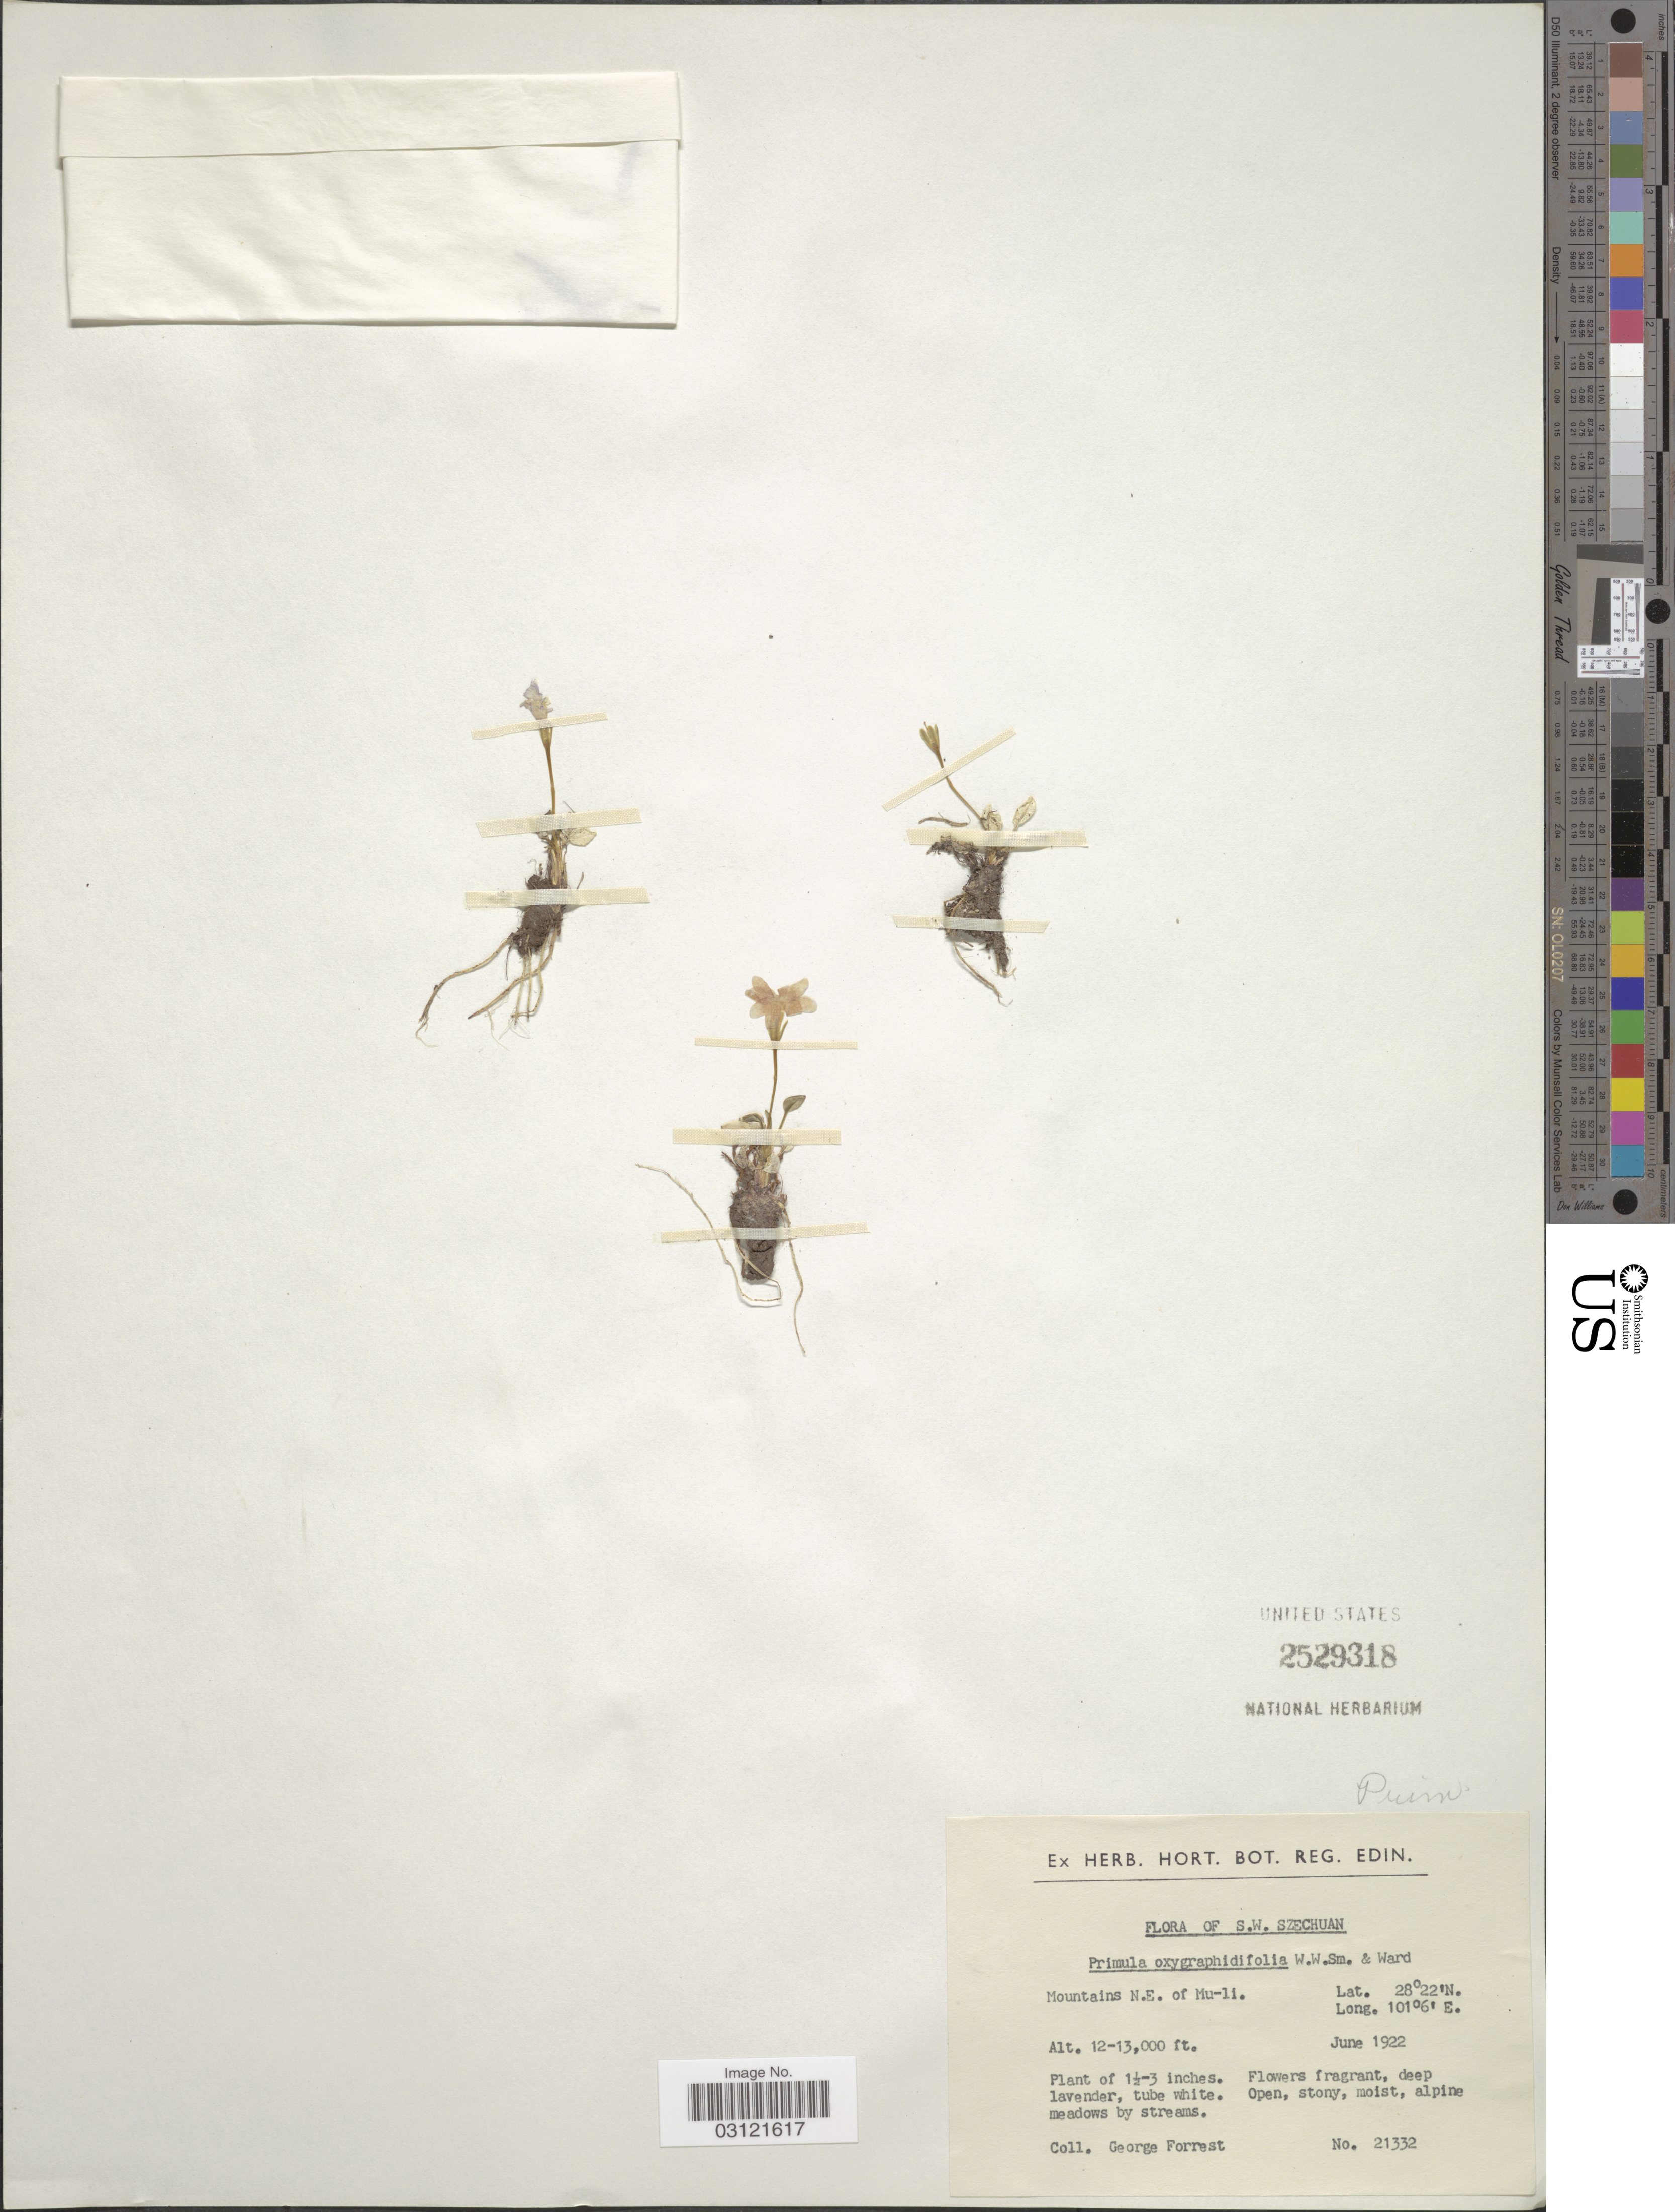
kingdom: Plantae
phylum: Tracheophyta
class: Magnoliopsida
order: Ericales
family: Primulaceae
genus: Primula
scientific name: Primula oxygraphidifolia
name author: W.W. Sm. & Kingdon-Ward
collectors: G. Forrest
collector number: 21332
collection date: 1922-06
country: China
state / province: Sichuan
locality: S.W. Szechuan, Mountains N.E. of Mu-li.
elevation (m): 3658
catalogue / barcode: US 2529318